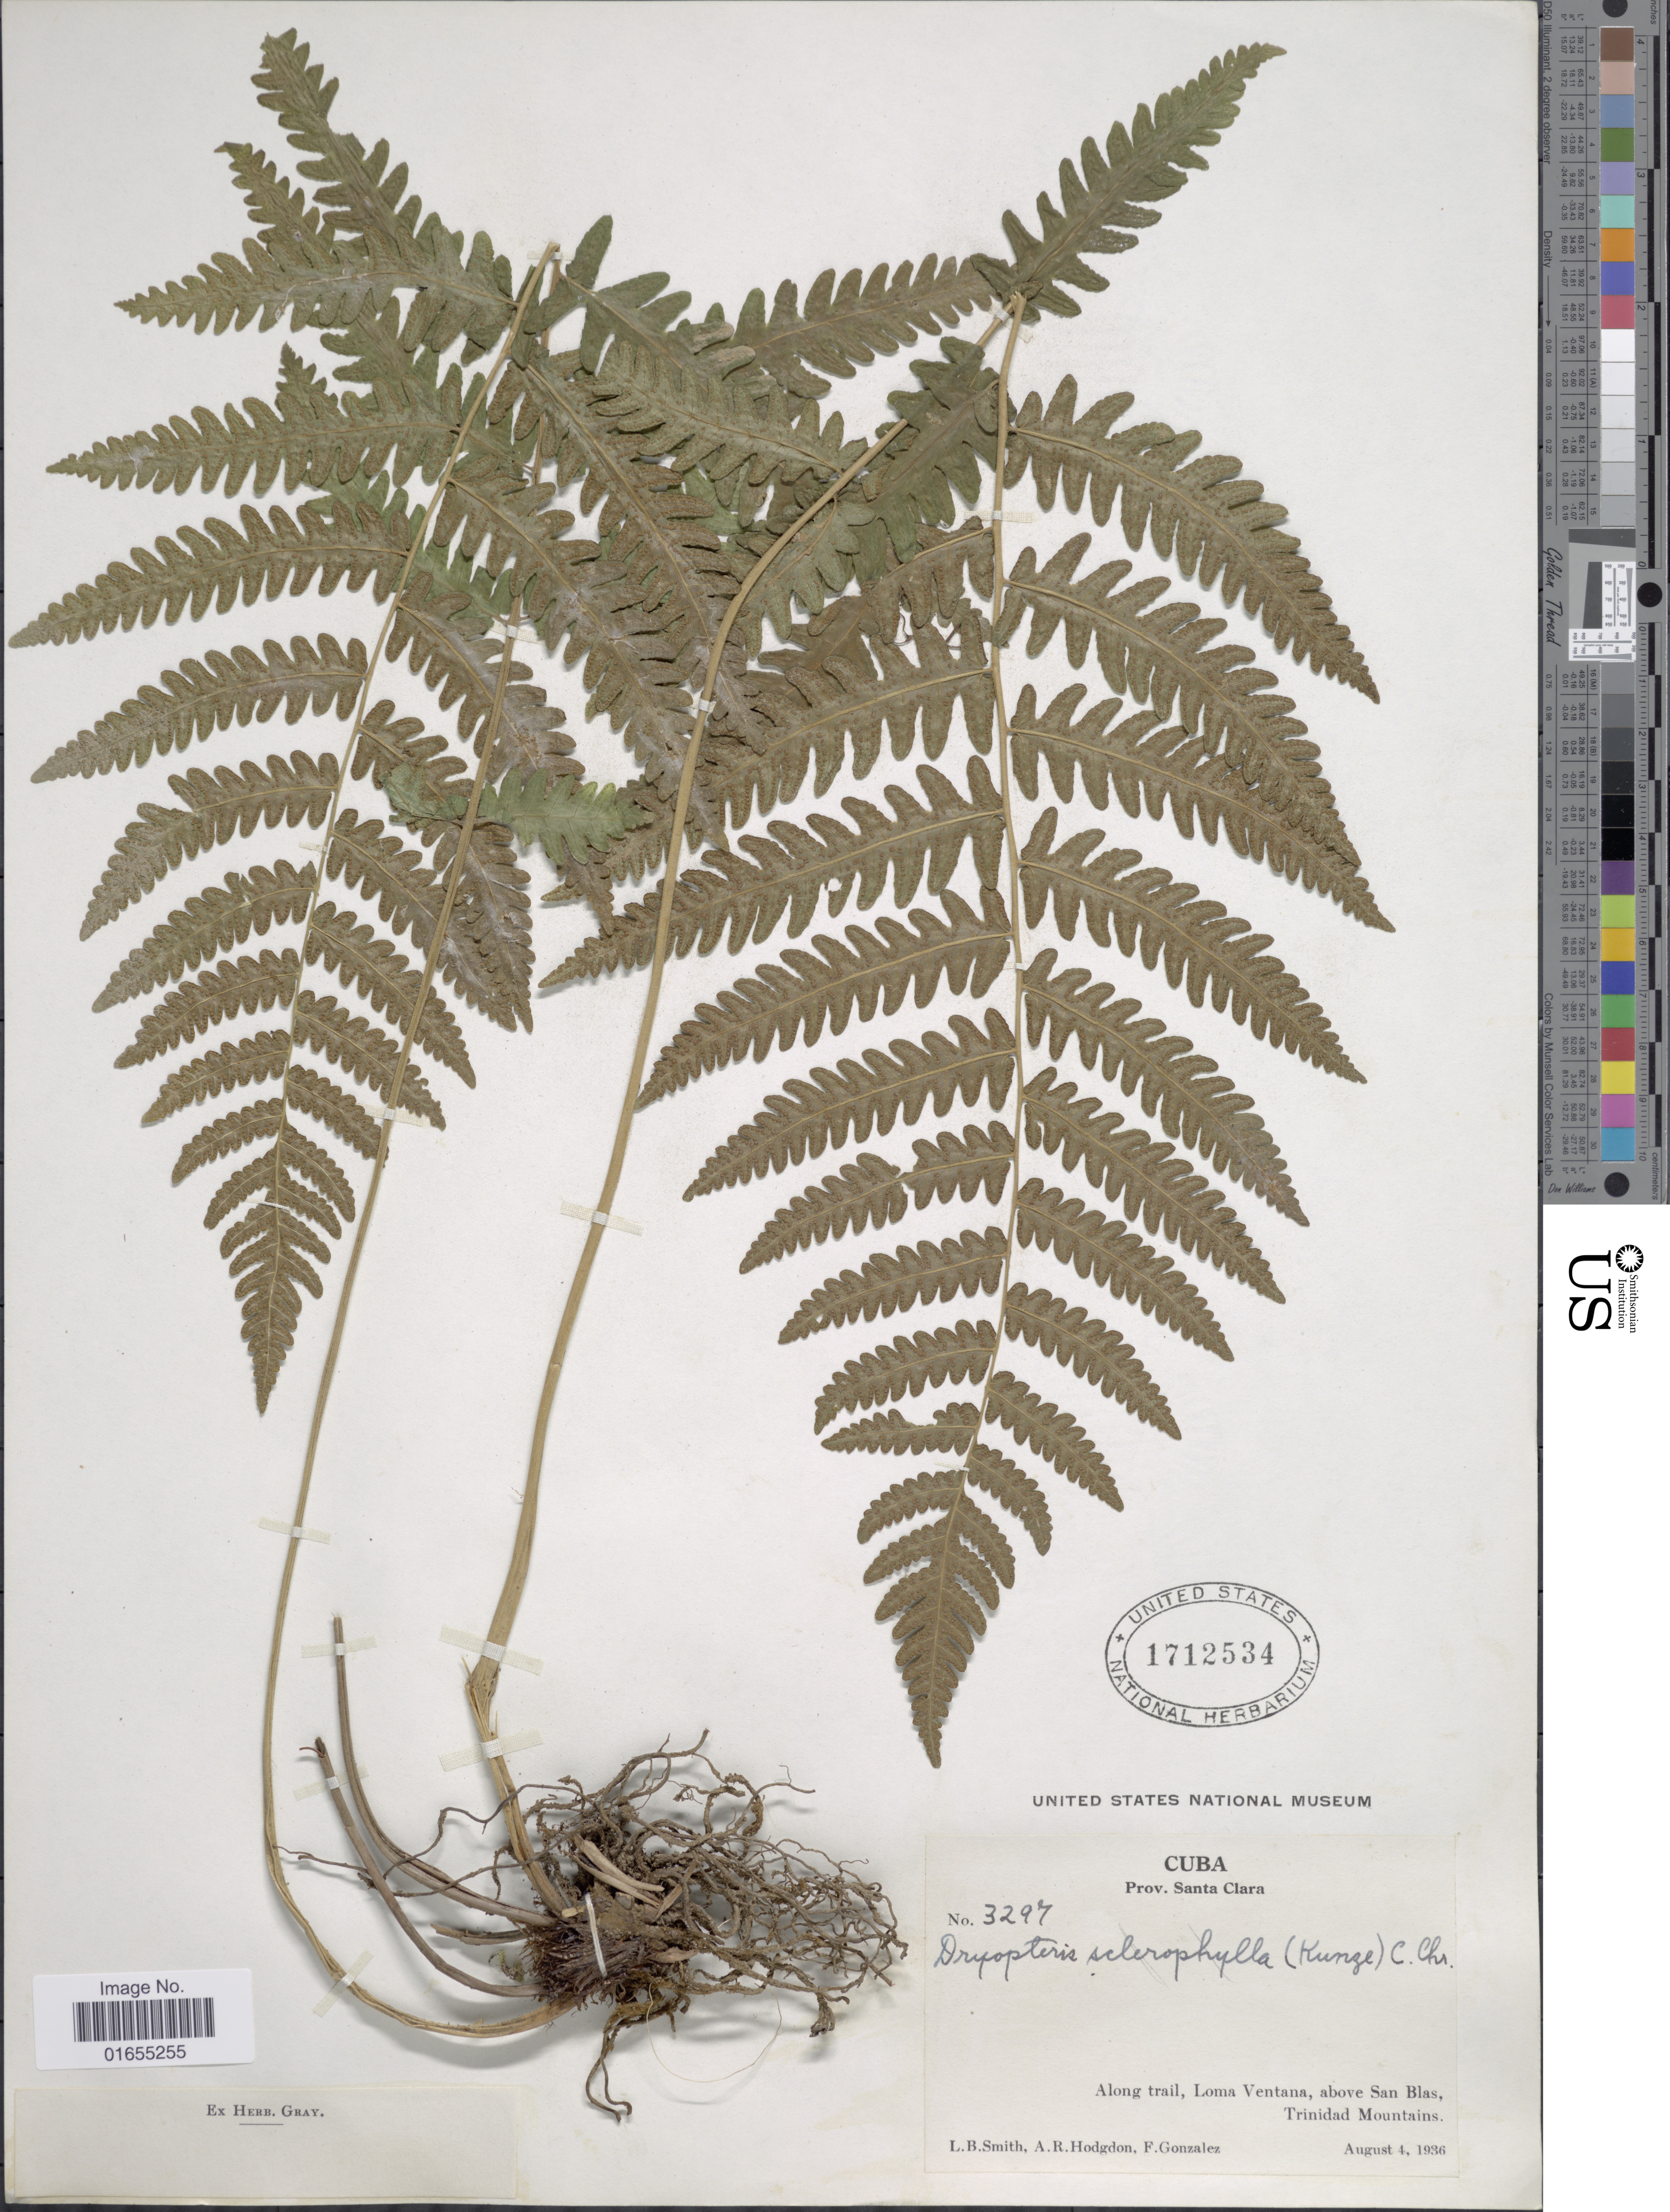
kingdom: Plantae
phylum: Tracheophyta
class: Polypodiopsida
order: Polypodiales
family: Thelypteridaceae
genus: Goniopteris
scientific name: Goniopteris sp.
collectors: L. Smith, A. R. Hodgdon & F. Gonzalez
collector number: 3297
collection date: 1936-08-04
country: Cuba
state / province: Las Villas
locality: Santa Clara, Along trail, Loma Ventana, above San Blas, Trinidad Mountains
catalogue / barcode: US 1712534